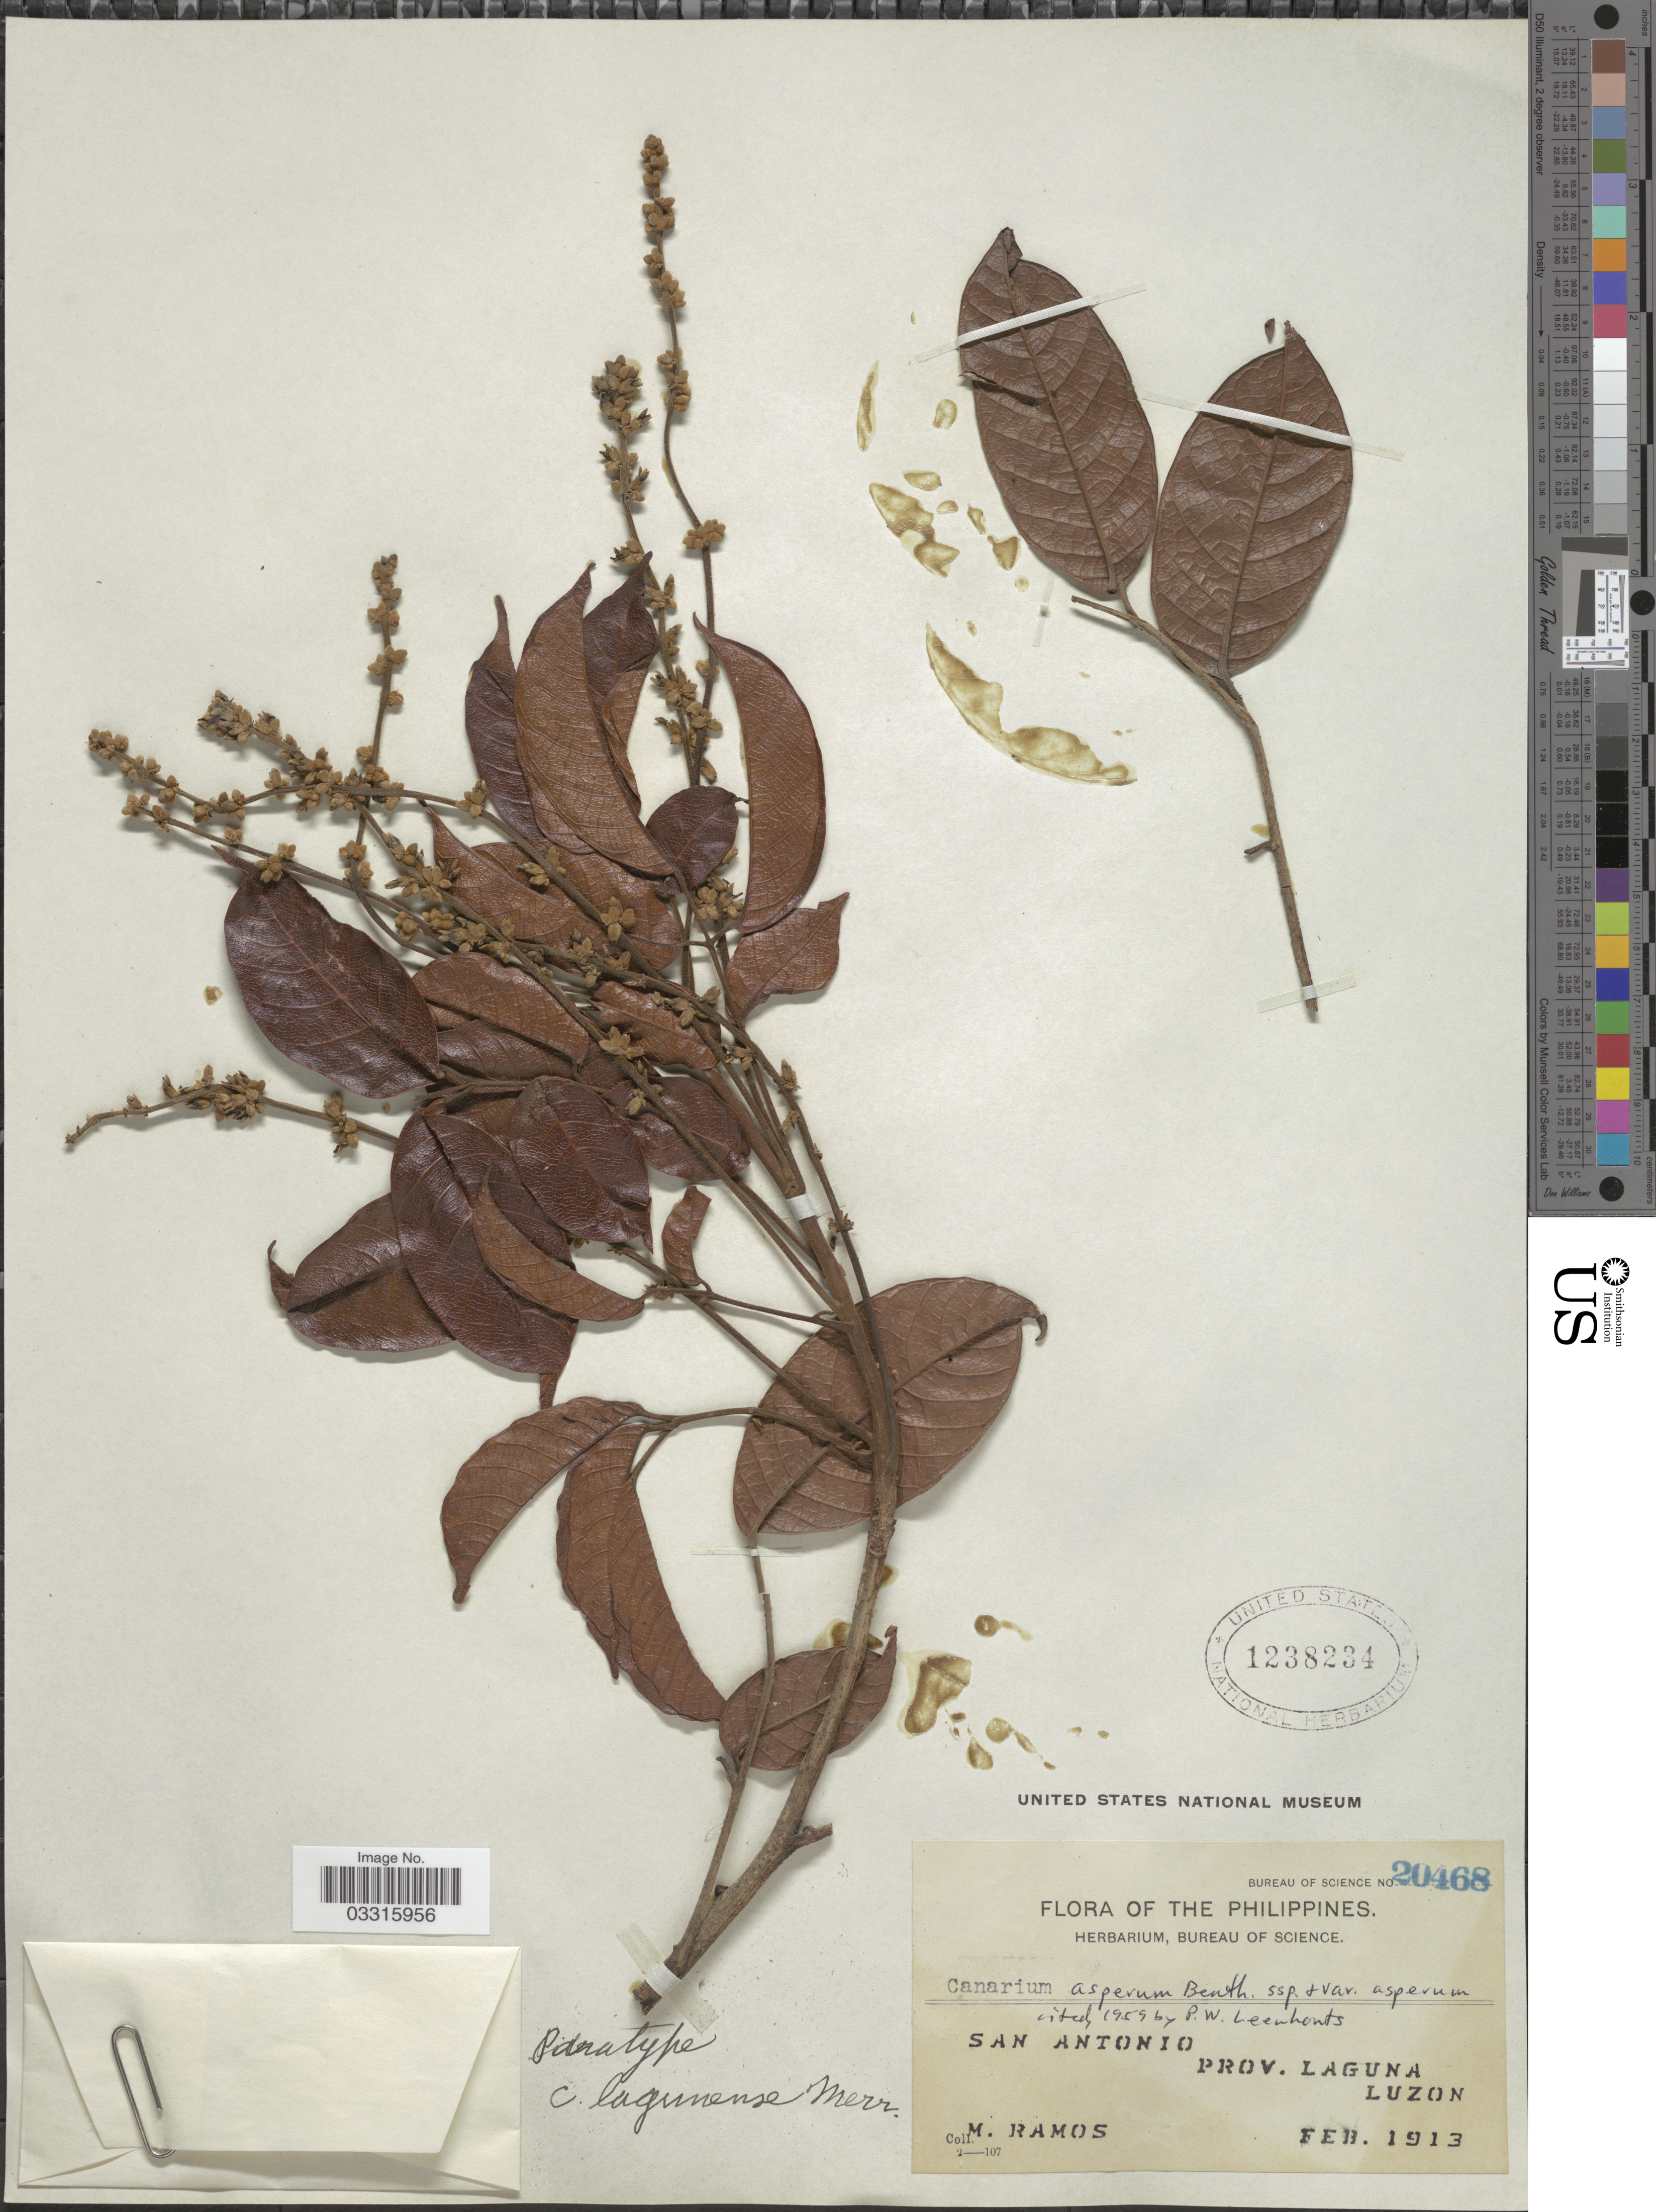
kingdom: Plantae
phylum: Tracheophyta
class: Magnoliopsida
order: Sapindales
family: Burseraceae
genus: Canarium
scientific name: Canarium asperum subsp. asperum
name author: Benth.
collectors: M. Ramos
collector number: Bureau of Science 20468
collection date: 1913-02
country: Philippines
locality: San Antonio, Prov. Laguna, Luzon.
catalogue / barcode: US 1238234